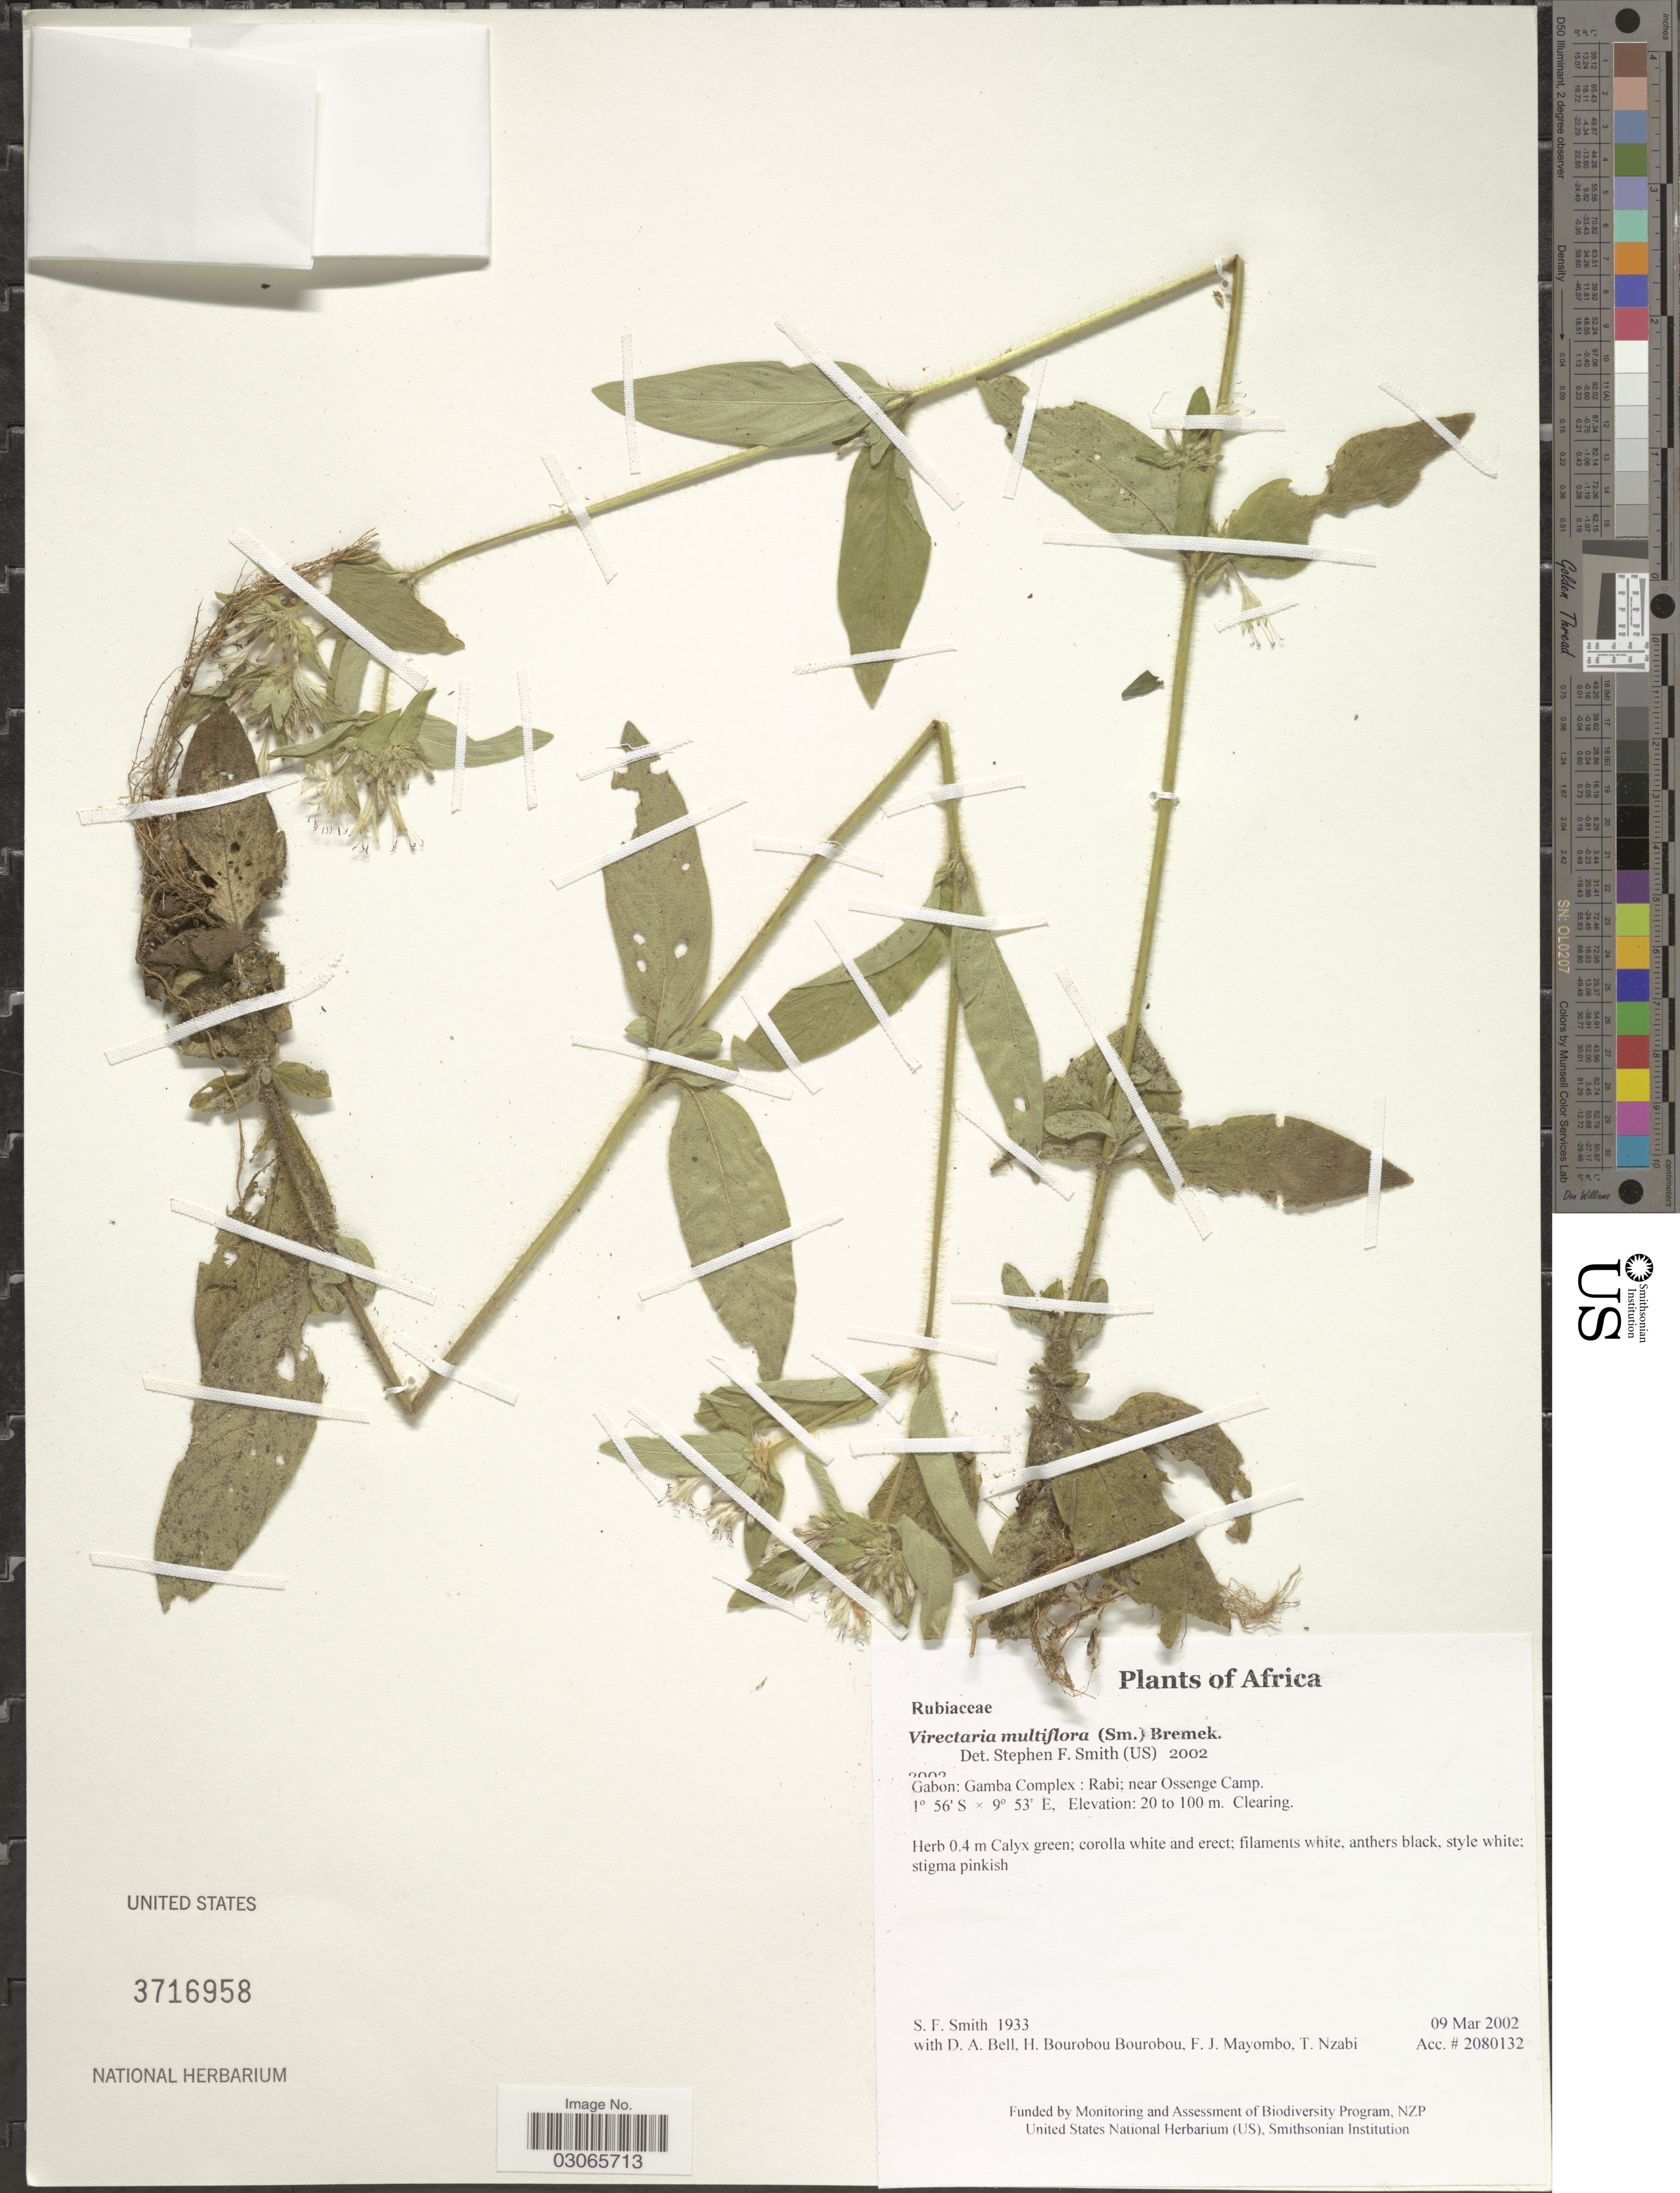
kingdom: Plantae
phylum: Tracheophyta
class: Magnoliopsida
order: Gentianales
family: Rubiaceae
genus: Virectaria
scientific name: Virectaria multiflora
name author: (Sm.) Bremek.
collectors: S.F. Smith, D. A. Bell, H. Bourobou Bourobou & F. J. Mayombo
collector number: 1933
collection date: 2002-03-09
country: Gabon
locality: Gamba Complex: Rabi: near Ossenge Camp.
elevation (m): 20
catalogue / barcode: US 3716958